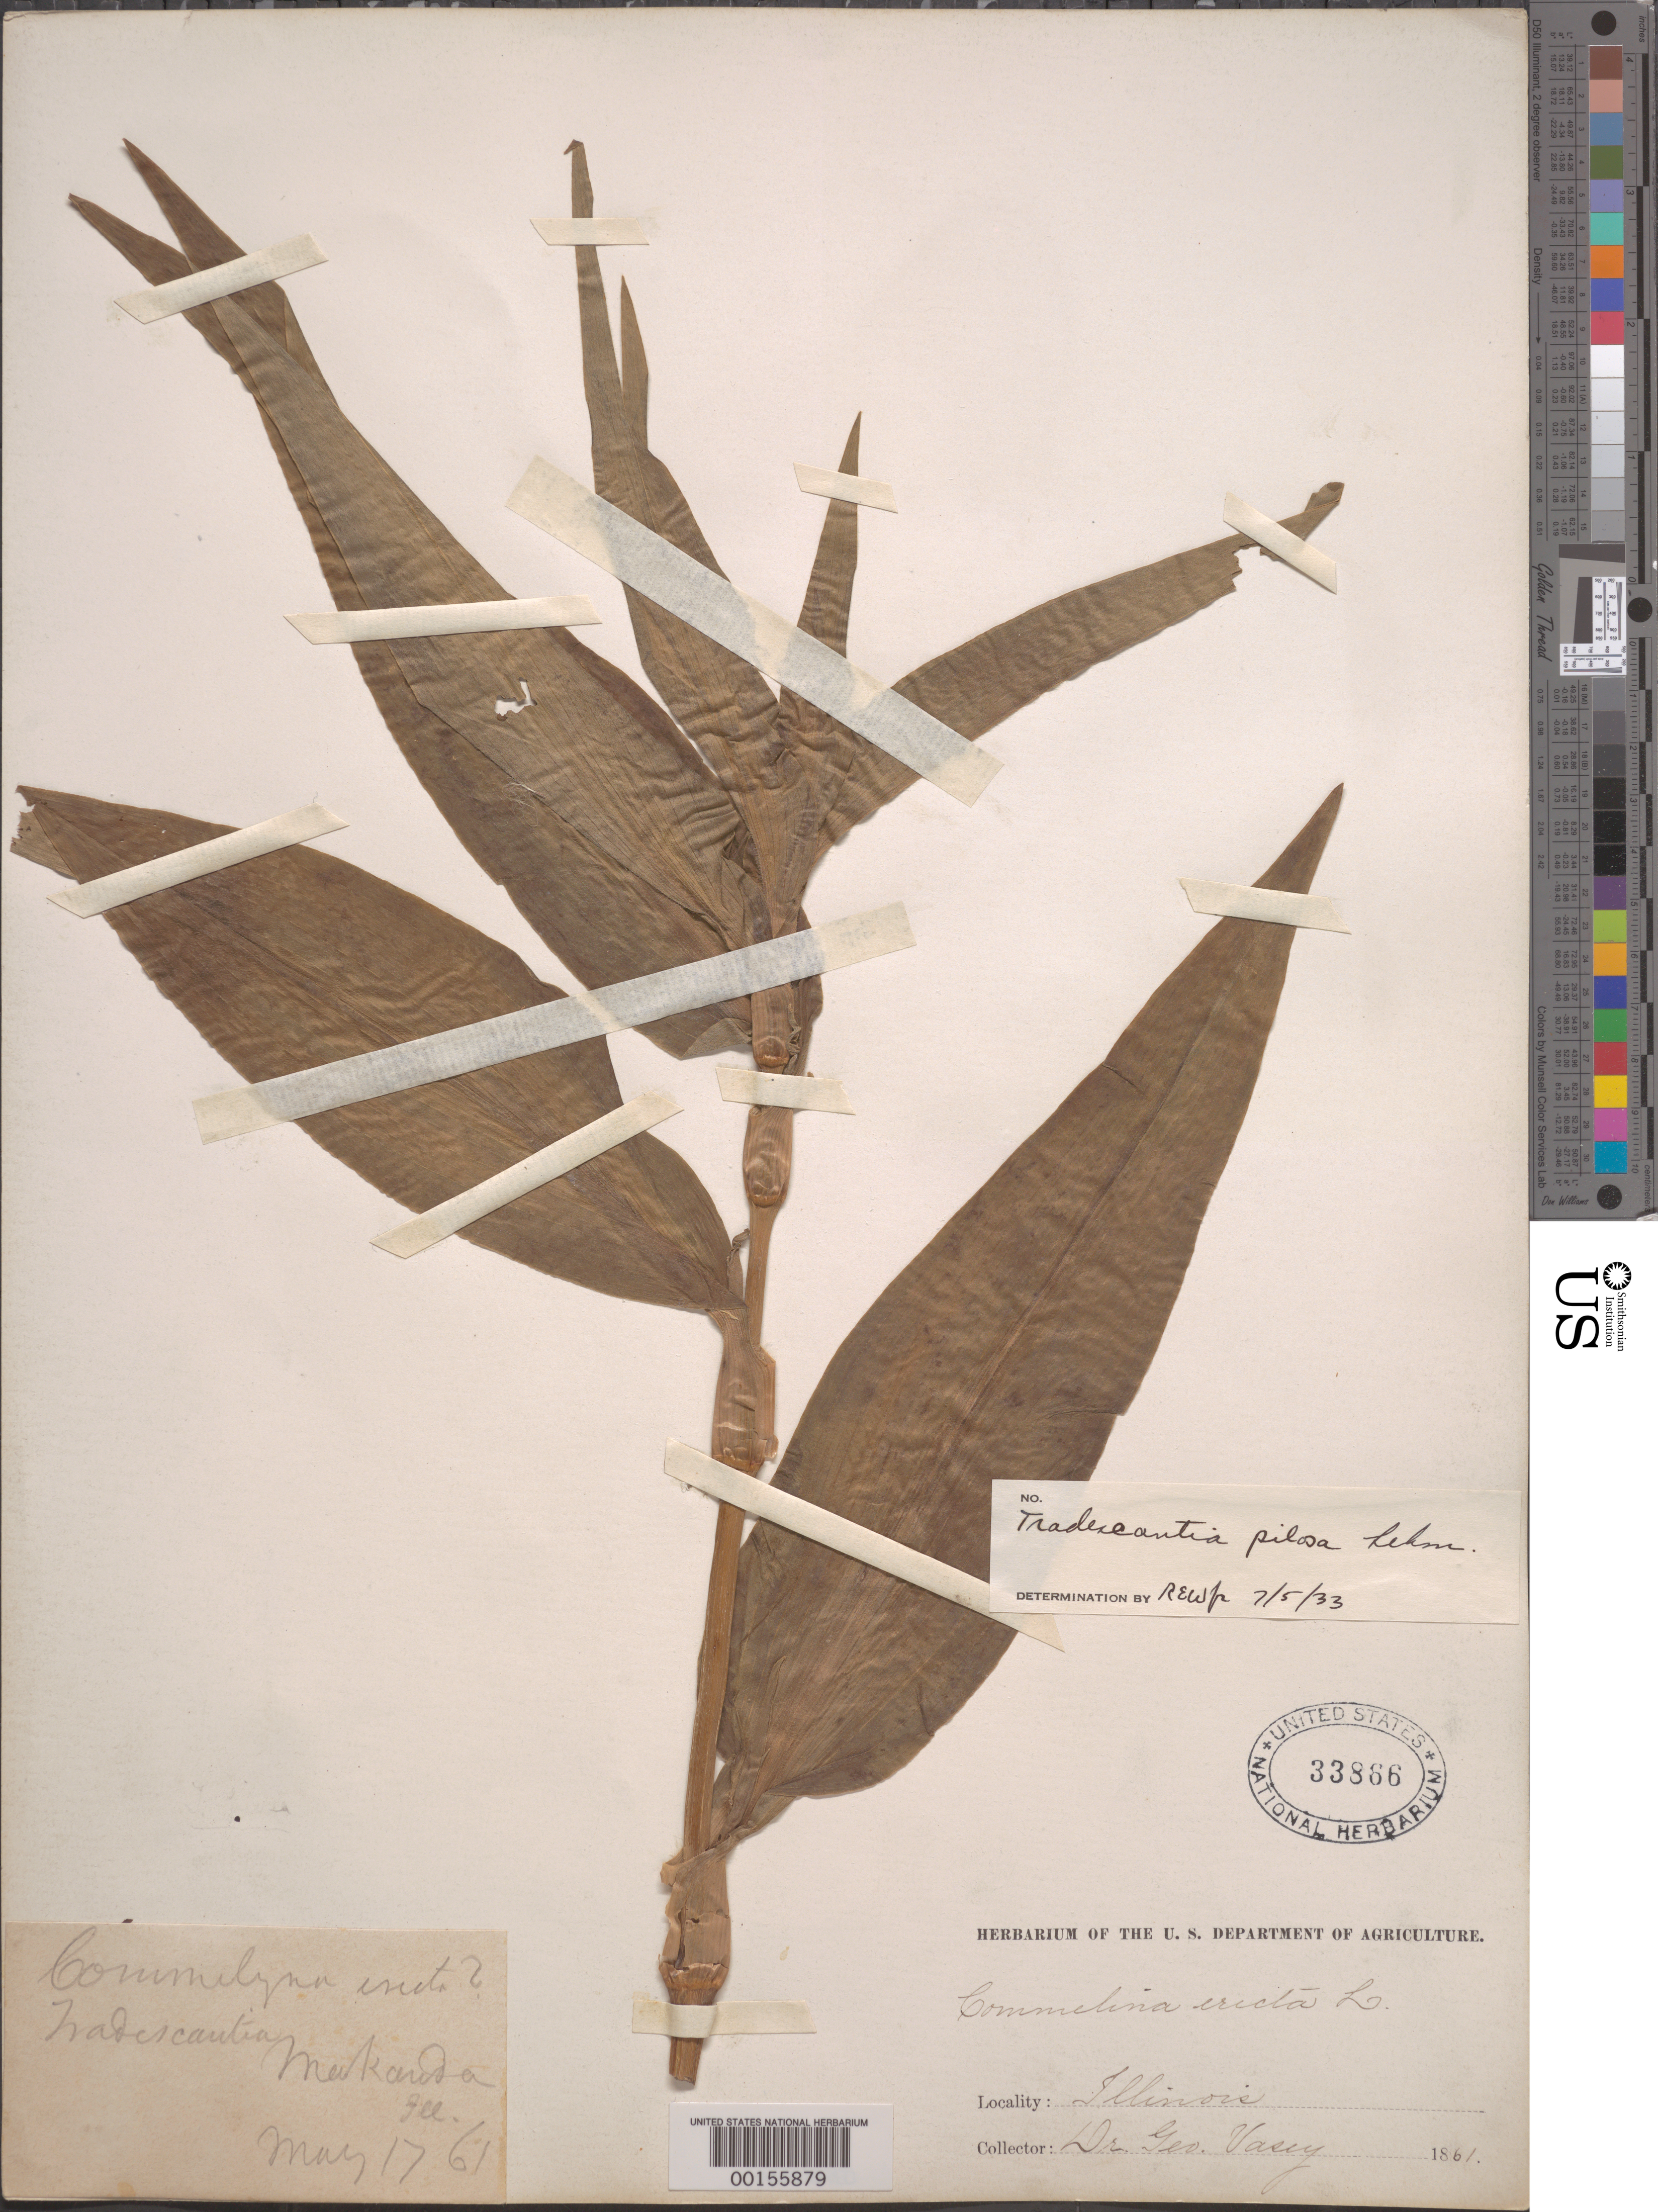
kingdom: Plantae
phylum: Tracheophyta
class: Liliopsida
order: Commelinales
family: Commelinaceae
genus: Tradescantia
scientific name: Tradescantia subaspera var. subaspera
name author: Ker Gawl.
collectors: G. Vasey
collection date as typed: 17 May 1861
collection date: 1861-05-17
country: United States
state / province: Illinois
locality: Makanda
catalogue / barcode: US 33866